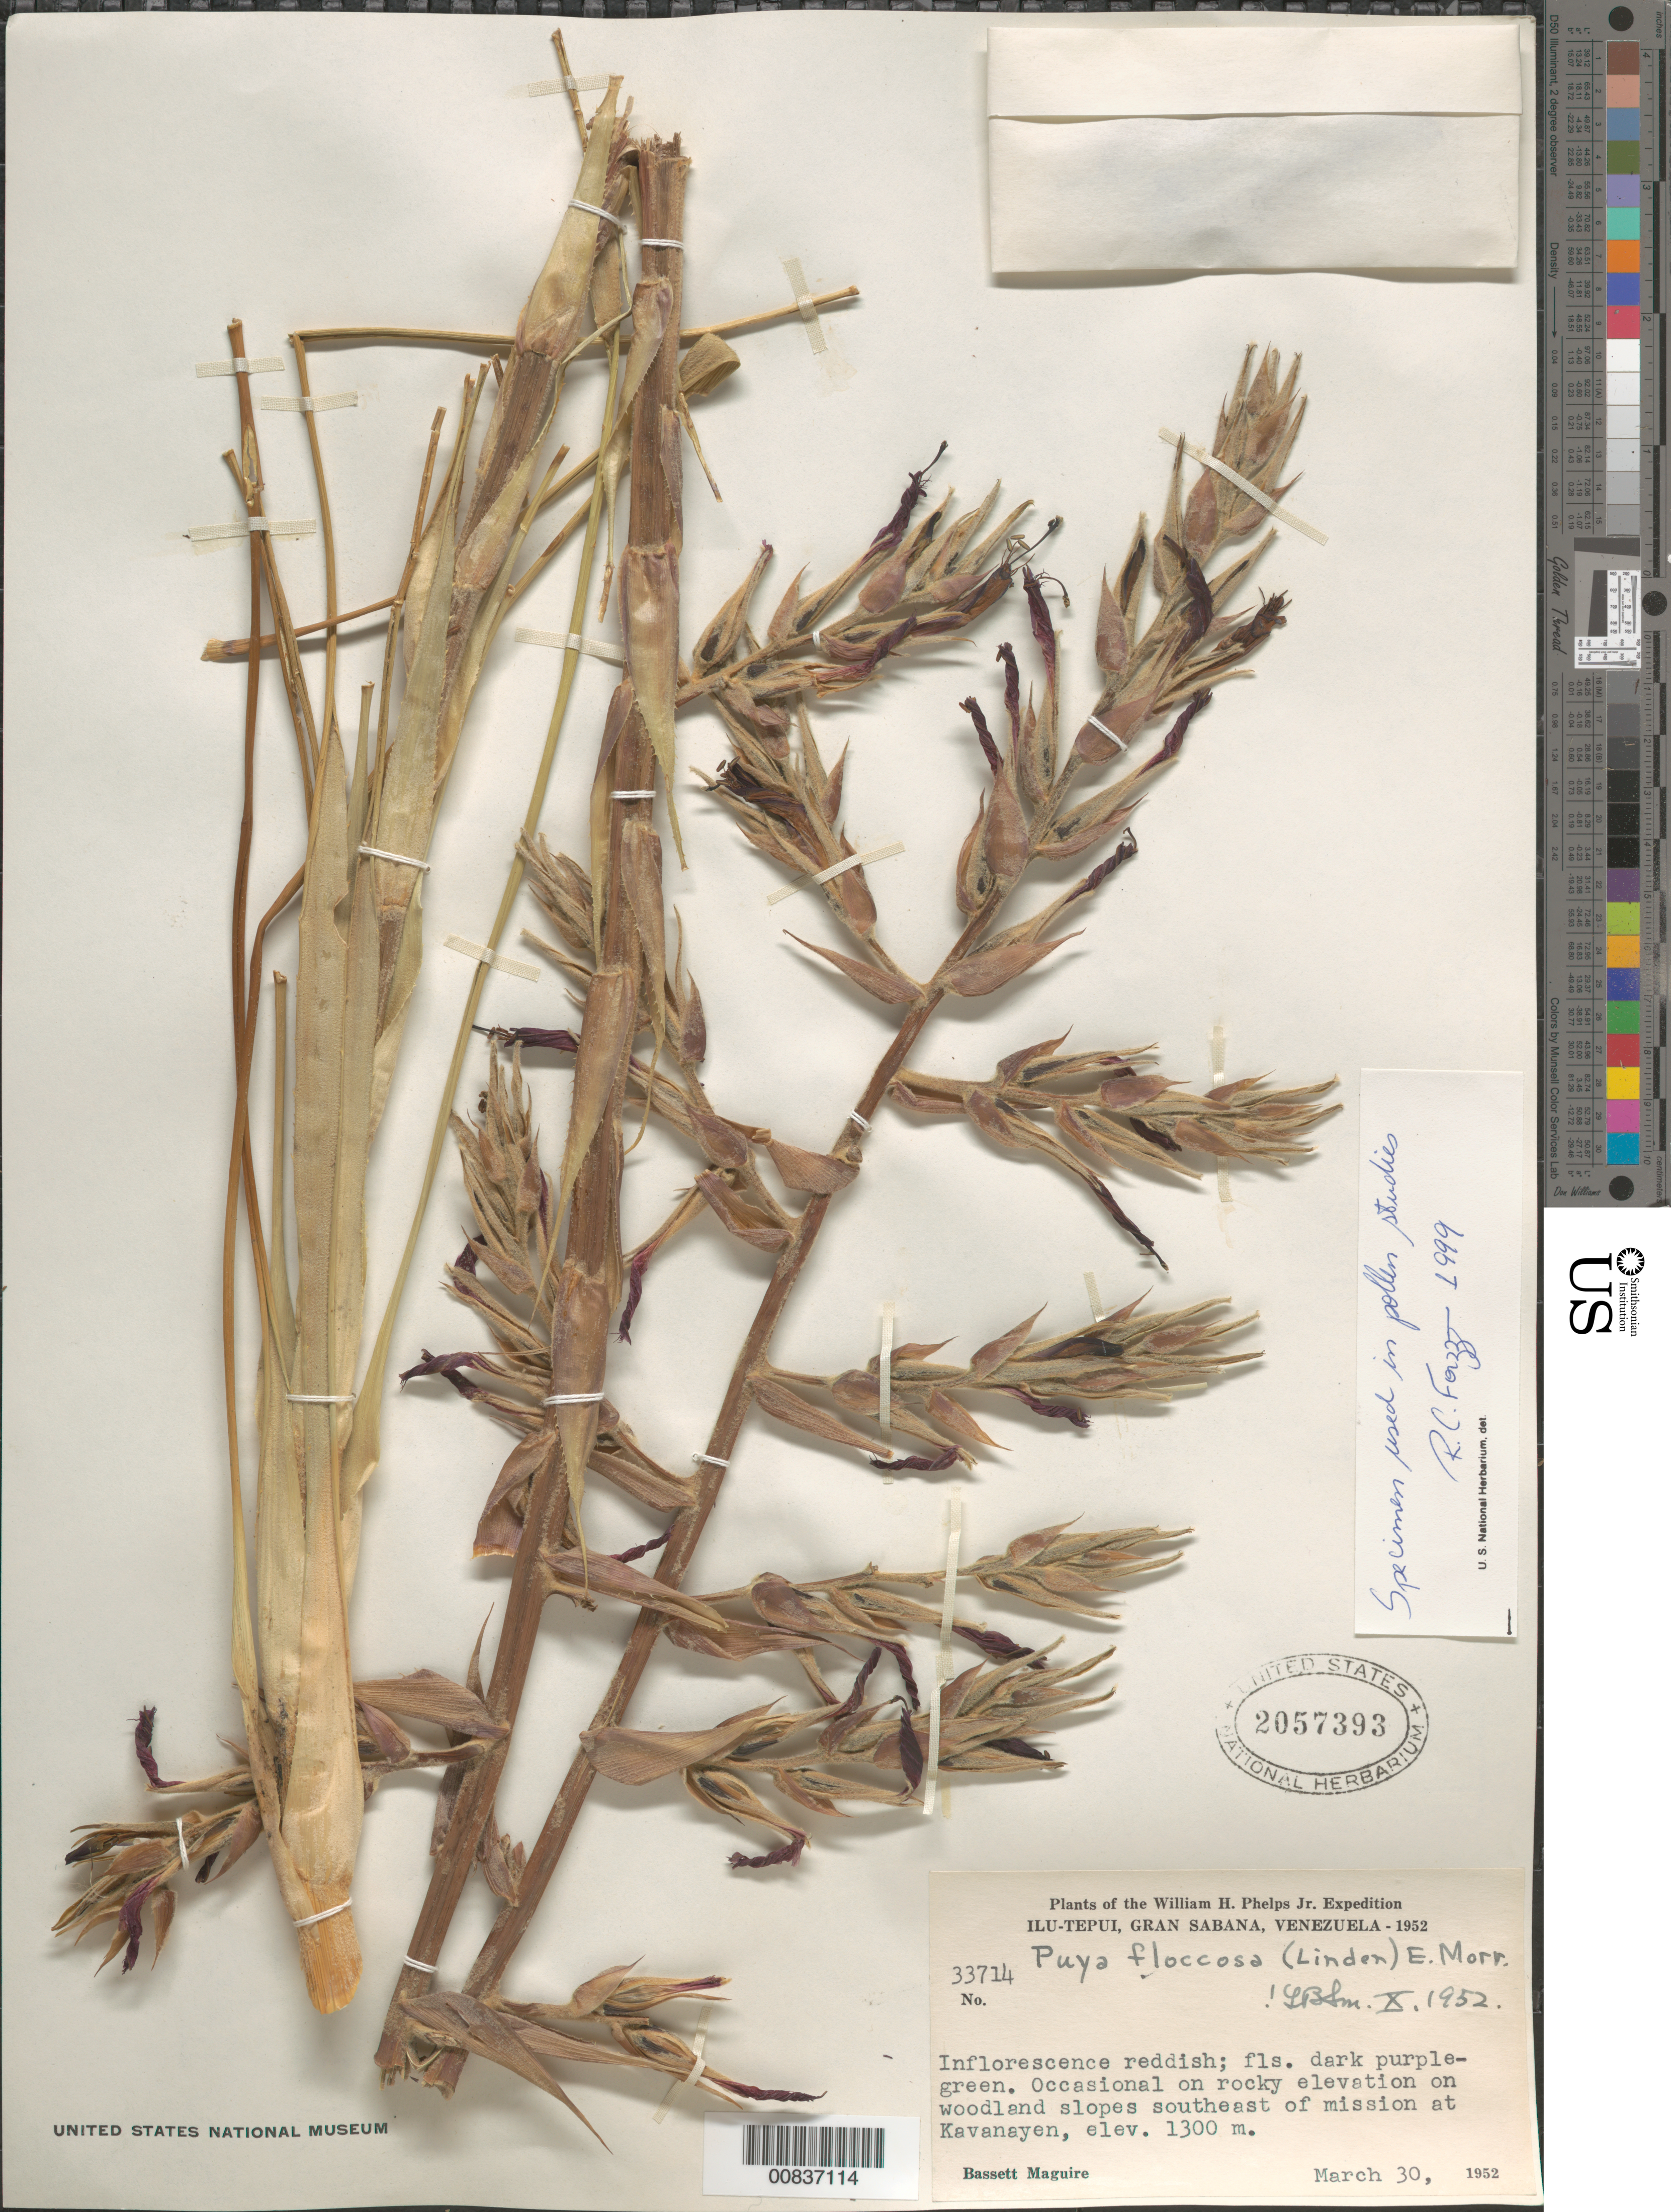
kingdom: Plantae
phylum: Tracheophyta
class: Liliopsida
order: Poales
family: Bromeliaceae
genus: Puya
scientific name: Puya floccosa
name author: (Linden) É. Morren ex Mez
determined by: Smith, Lyman B., (US), NMNH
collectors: B. Maguire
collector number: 33714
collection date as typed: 30-Mar-52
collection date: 1952-03-30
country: Venezuela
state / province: Bolívar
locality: Gran Sabana, Ilu-tepuí, Kavanayén Mission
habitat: Rocky elevation on woodland slopes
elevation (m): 1300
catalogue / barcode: US 2057393